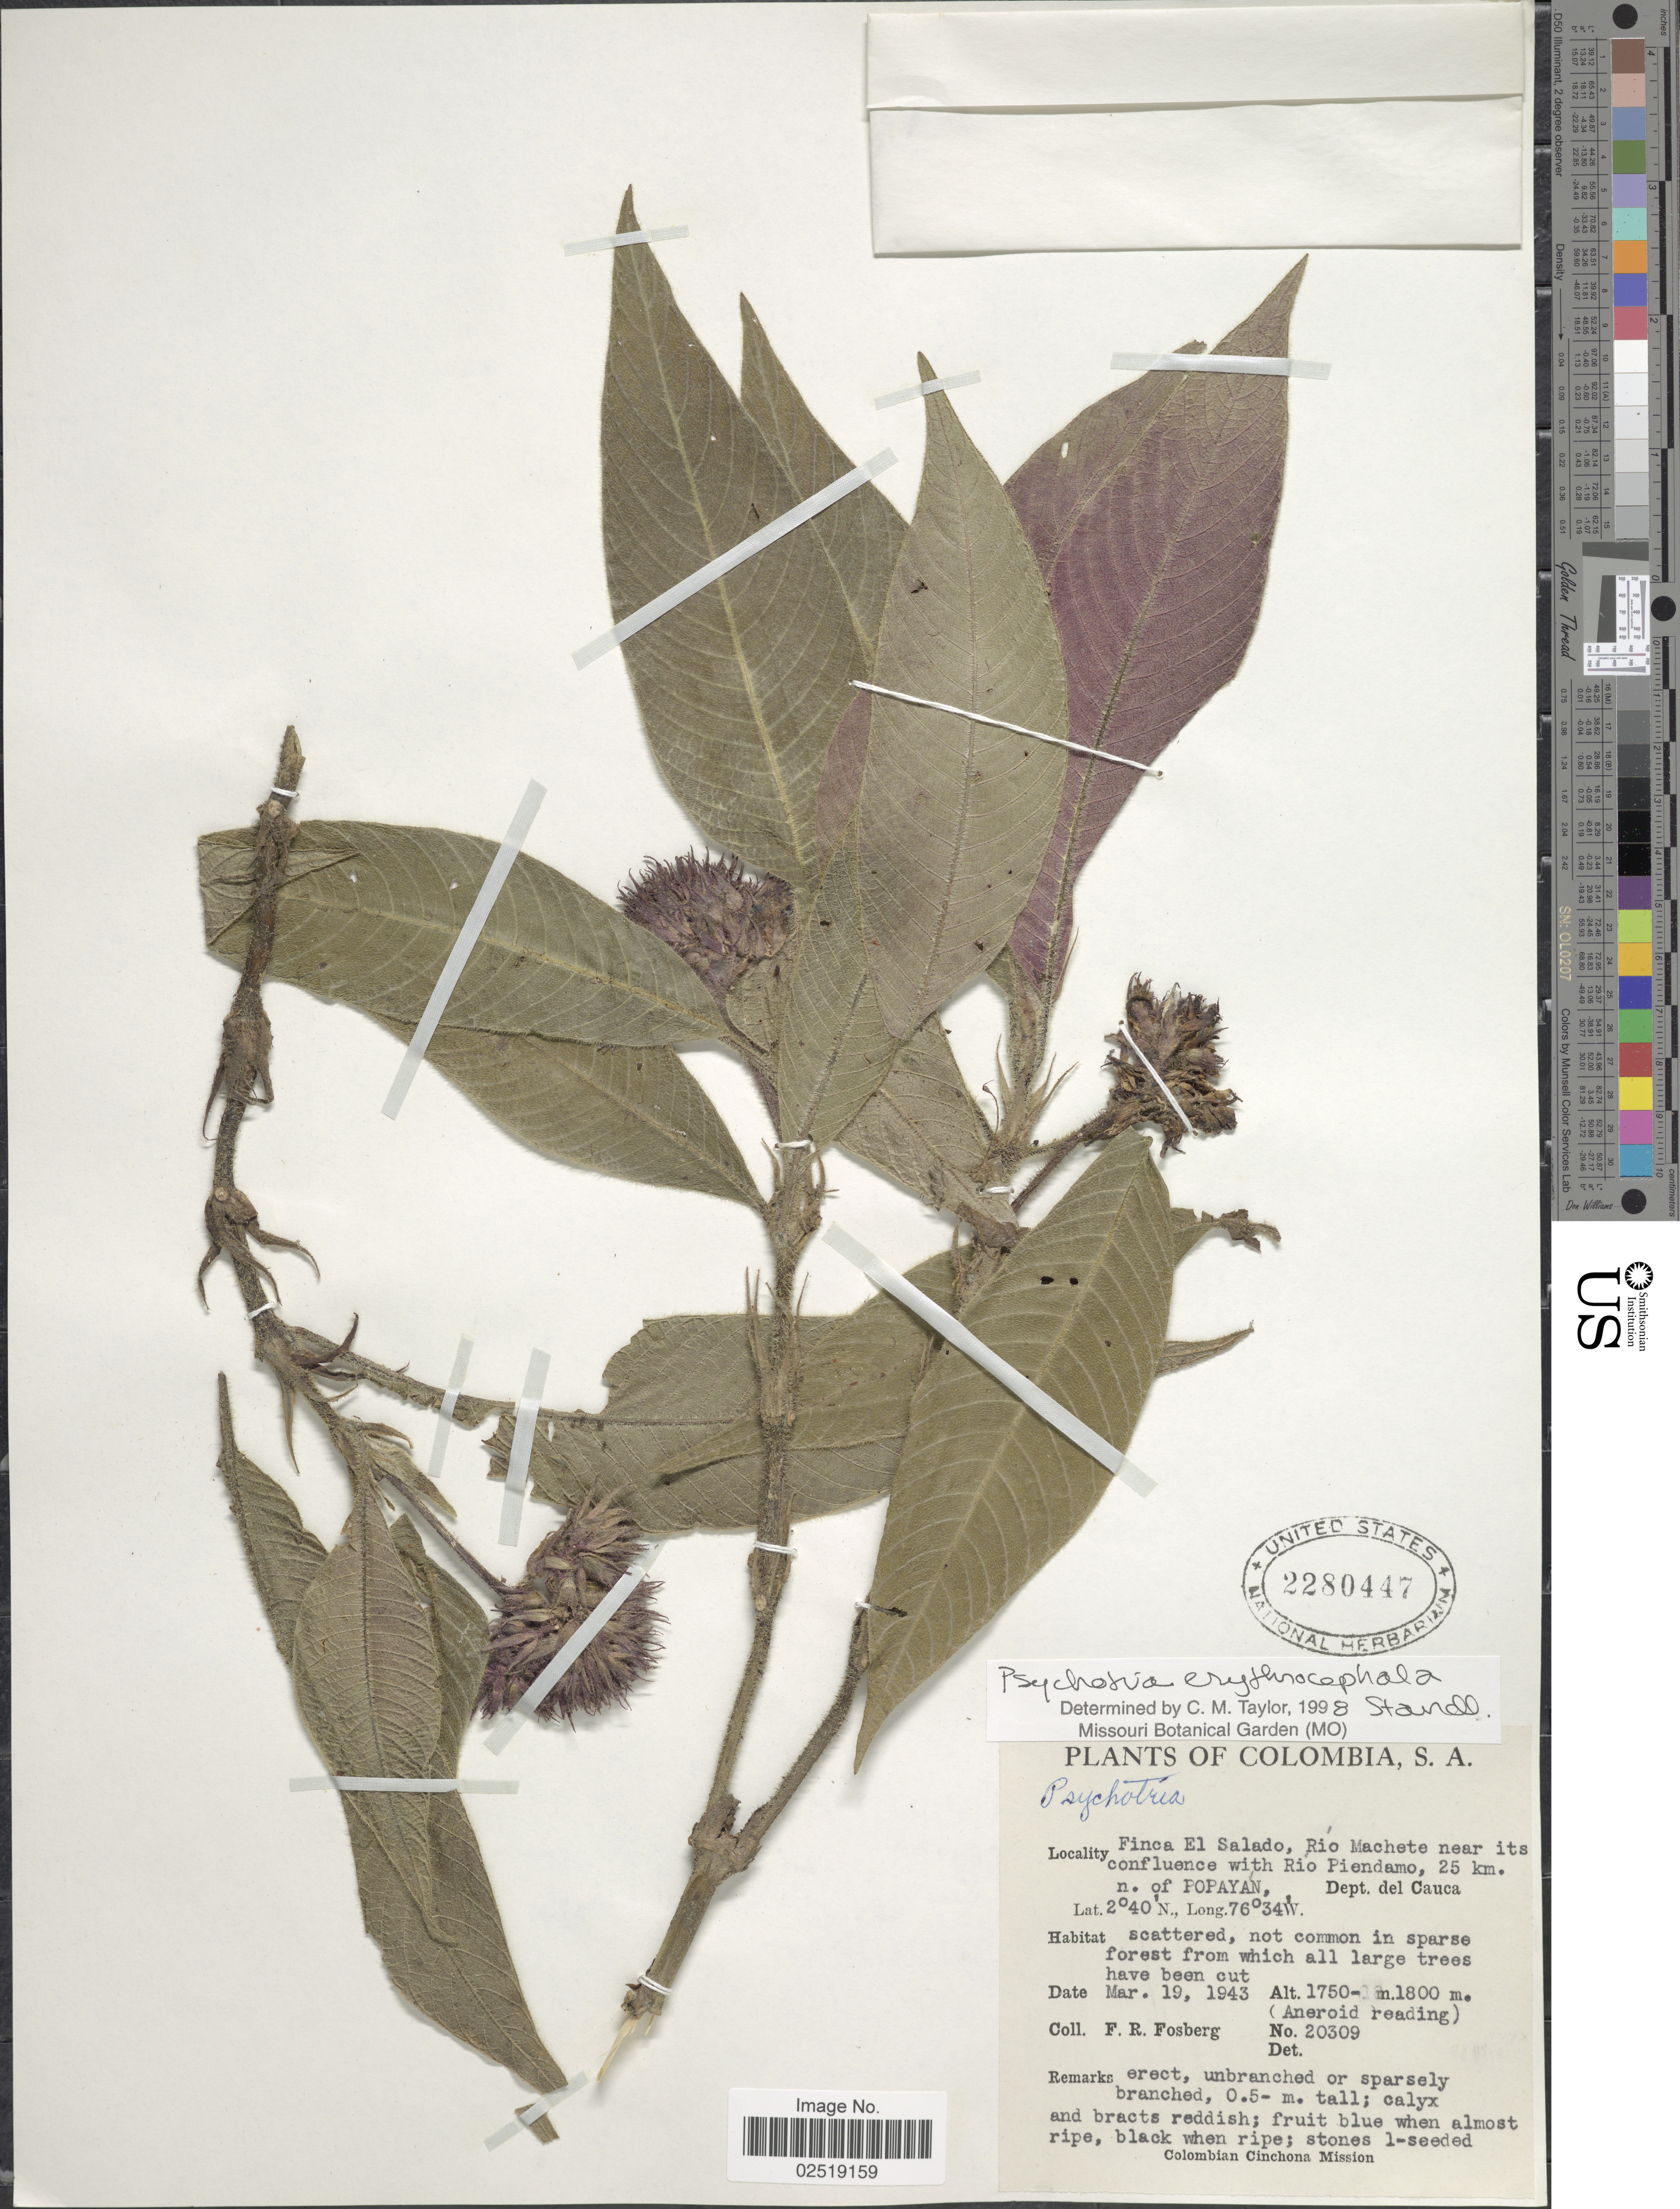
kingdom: Plantae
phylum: Tracheophyta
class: Magnoliopsida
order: Gentianales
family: Rubiaceae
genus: Psychotria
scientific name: Psychotria erythrocephala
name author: (K. Schum. & K. Krause) Standl.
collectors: F. R. Fosberg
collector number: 20309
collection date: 1943-03-19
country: Colombia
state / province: Cauca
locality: Finca El Salado, Rio Machete near its confluence with Rio Piendamo, 25 km. n. of Popayan, Dept. del Cauca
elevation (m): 1750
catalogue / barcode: US 2280447